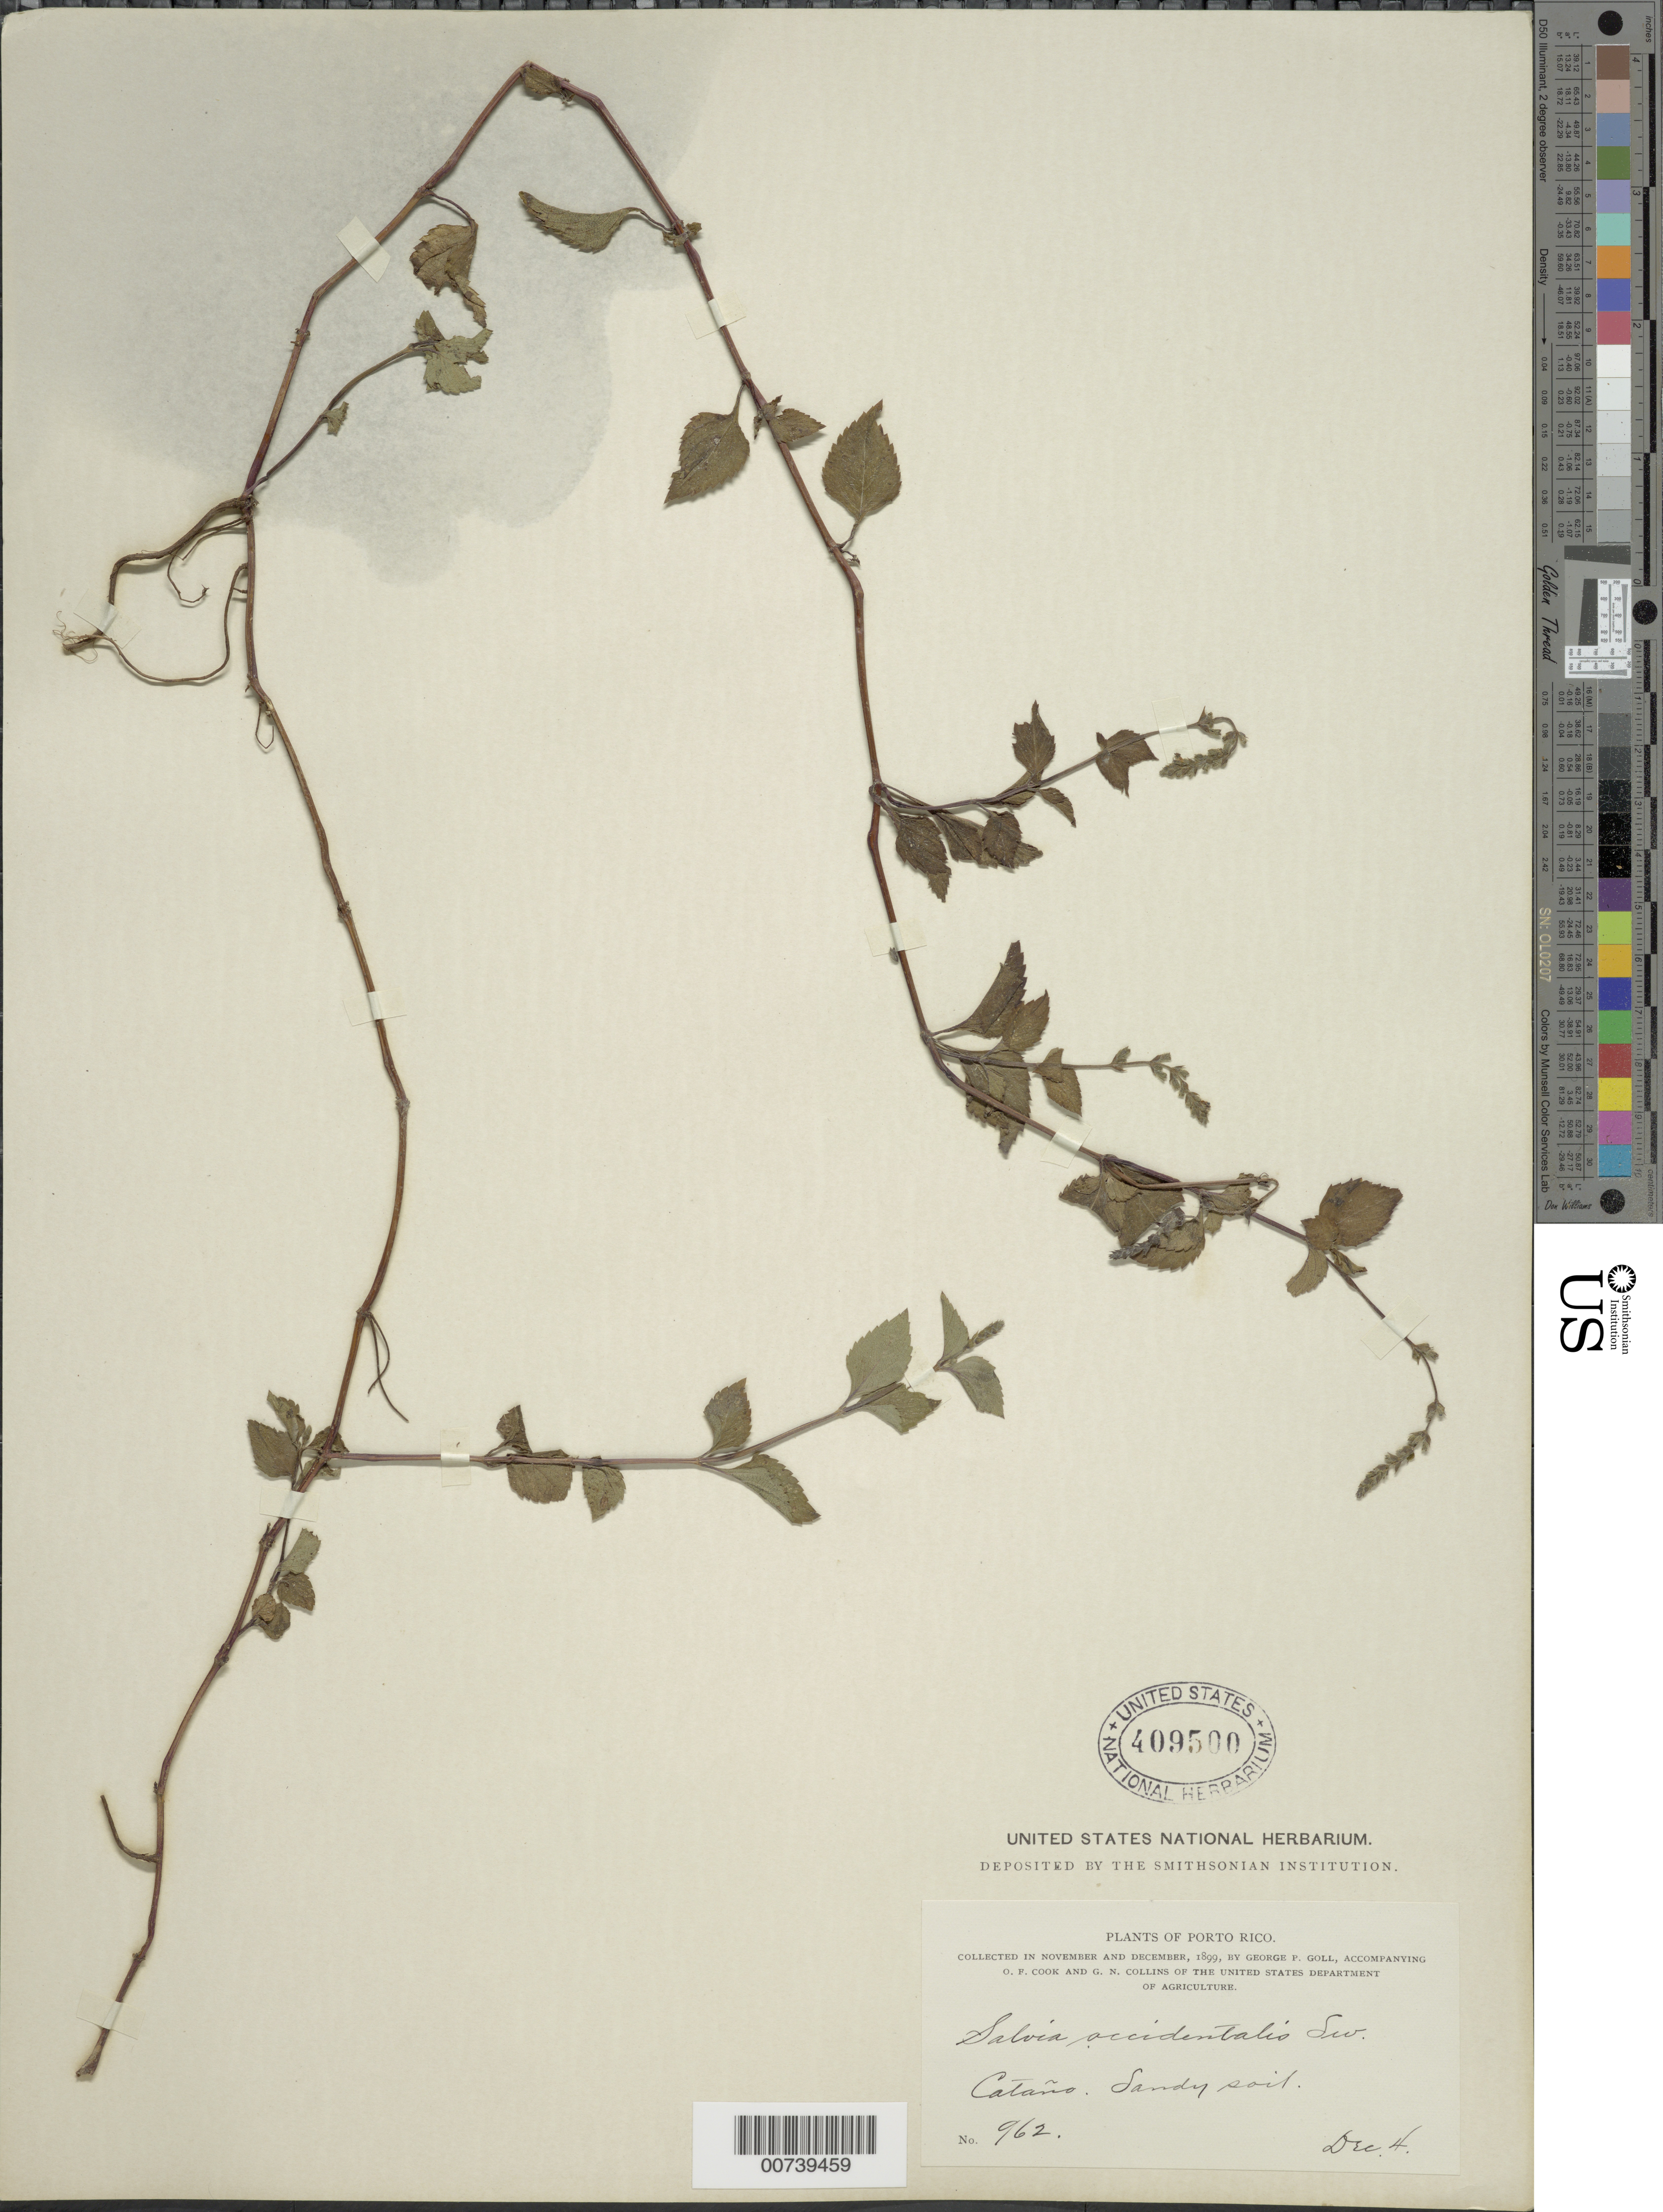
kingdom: Plantae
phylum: Tracheophyta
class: Magnoliopsida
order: Lamiales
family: Lamiaceae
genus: Salvia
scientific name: Salvia occidentalis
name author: Sw.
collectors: G. Goll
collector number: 962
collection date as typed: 04 Dec 1899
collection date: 1899-12-04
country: Puerto Rico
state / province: Cataño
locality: Cataño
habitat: Sandy soil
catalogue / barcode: US 409500